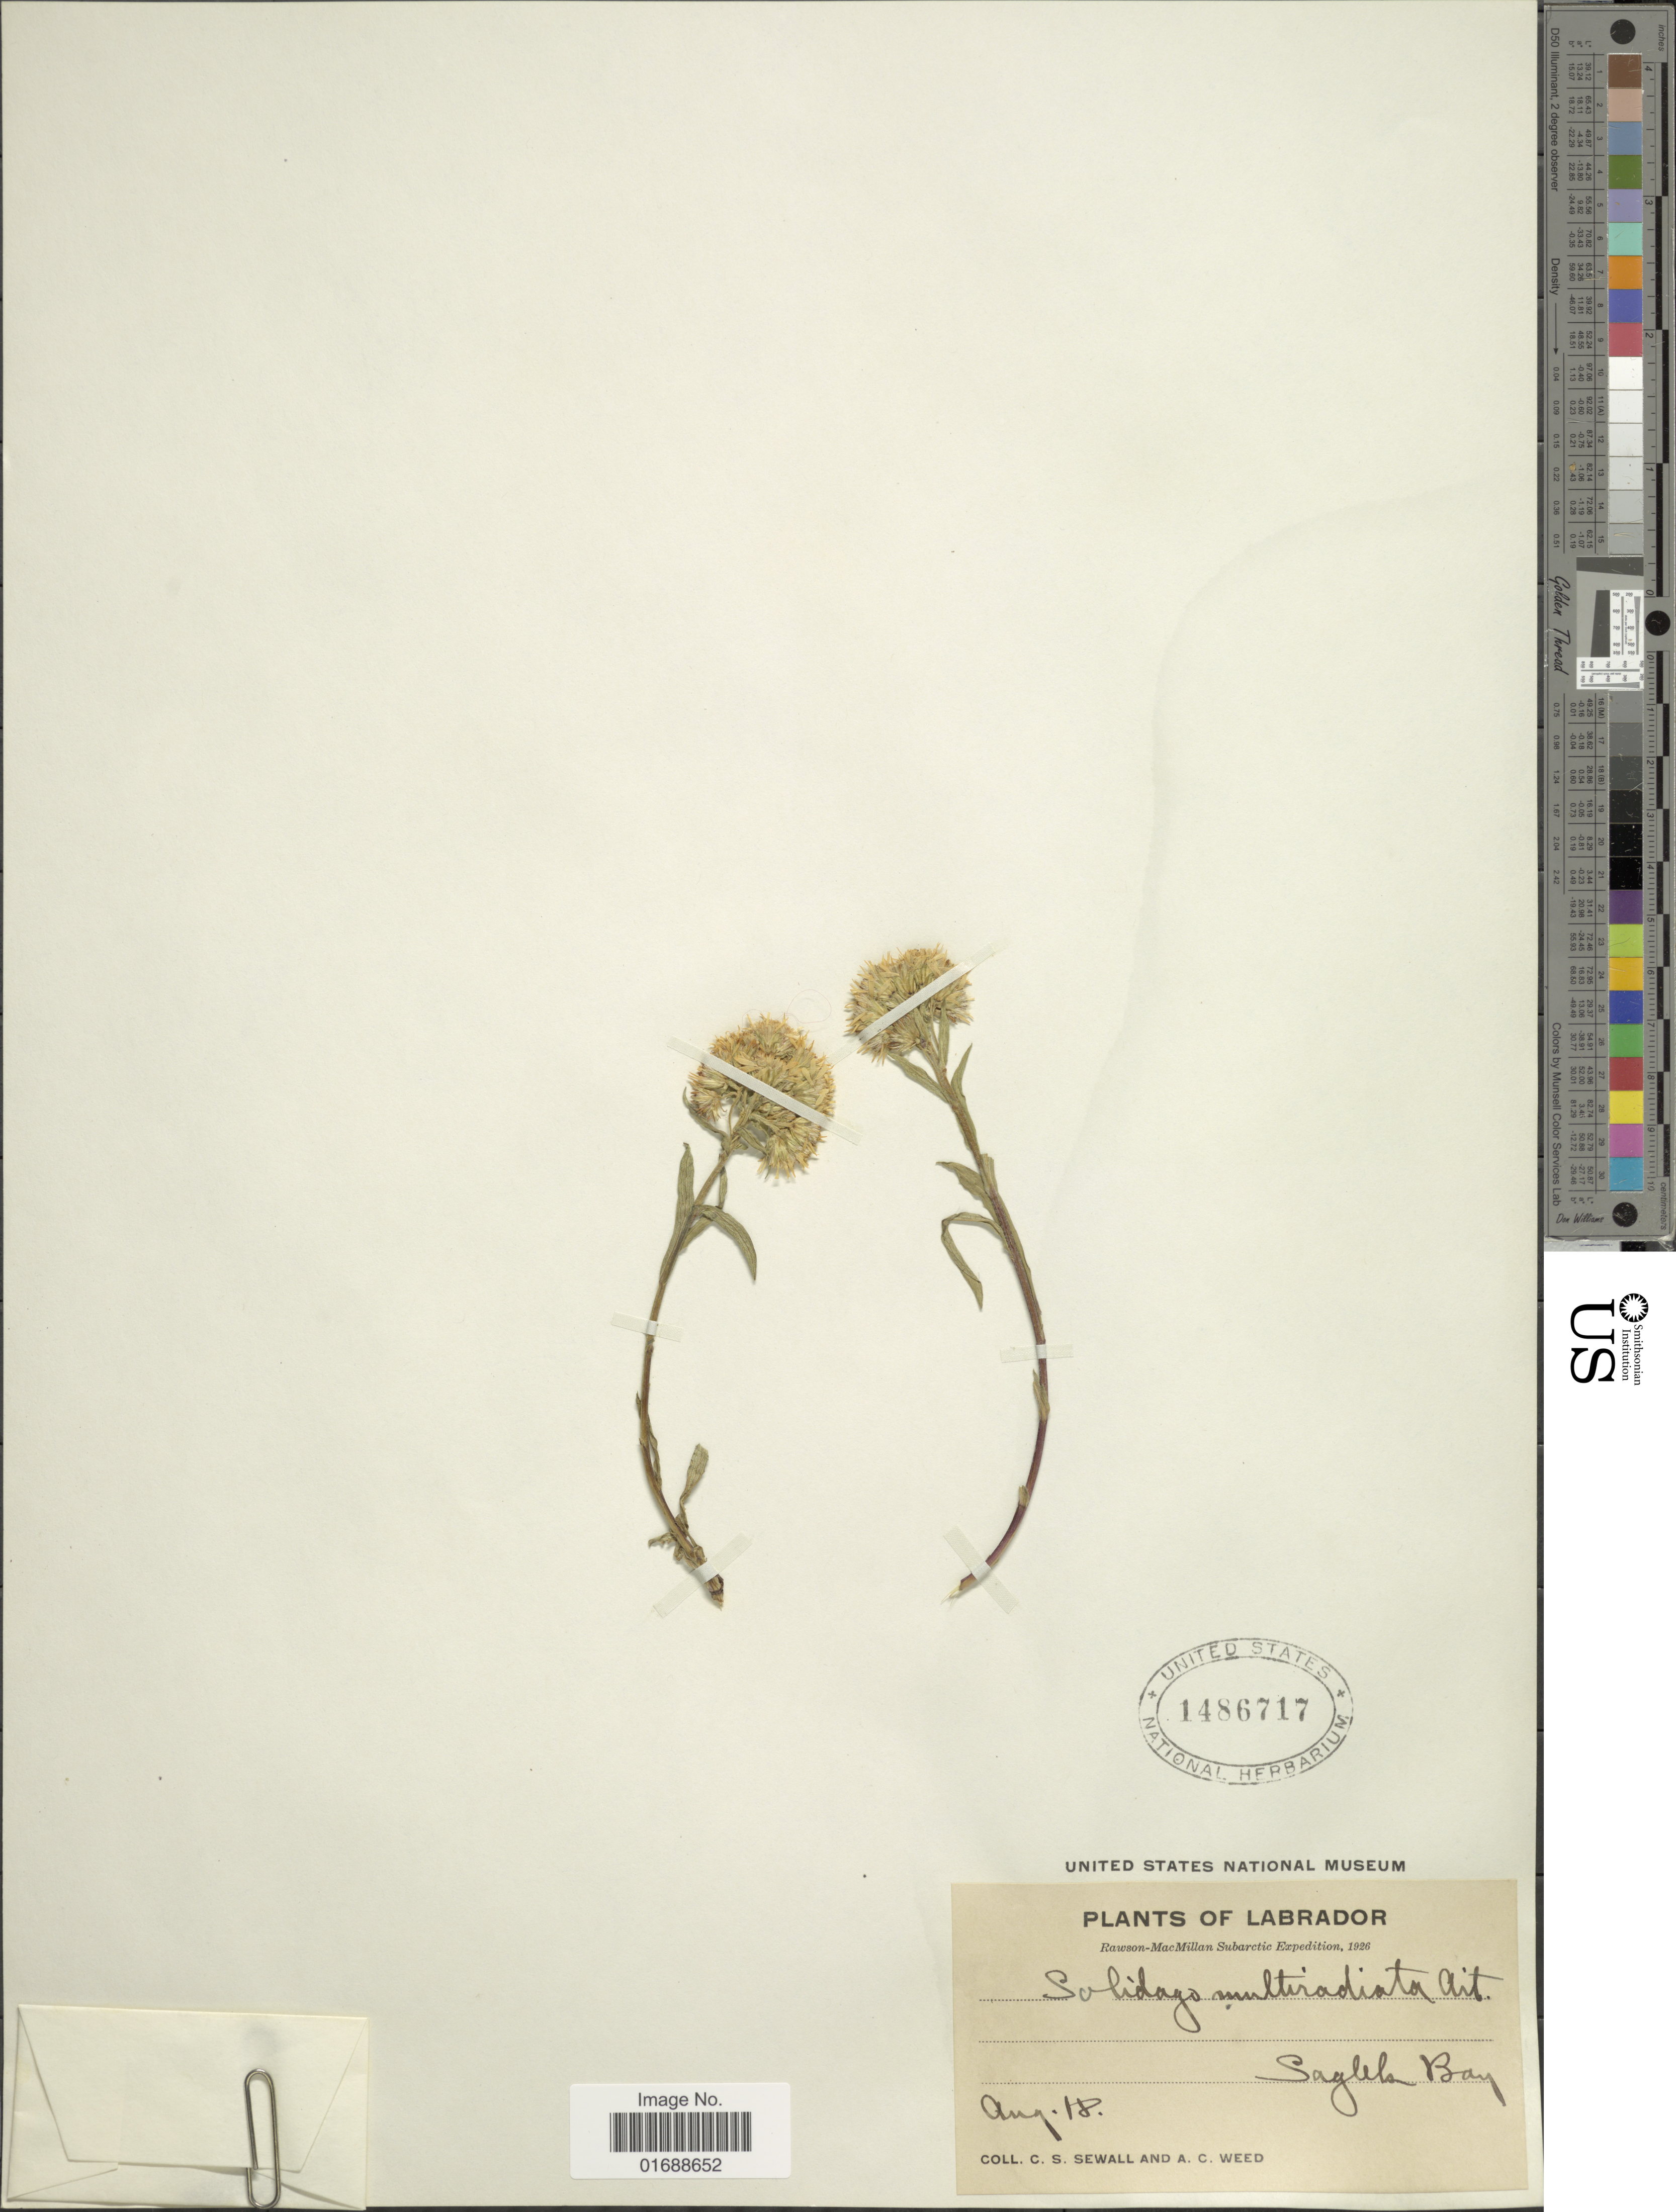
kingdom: Plantae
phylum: Tracheophyta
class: Magnoliopsida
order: Asterales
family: Asteraceae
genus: Solidago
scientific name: Solidago multiradiata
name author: Aiton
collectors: C. Sewall & A. Weed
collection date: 1926-08-18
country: Canada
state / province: Newfoundland and Labrador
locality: Labrador, Saglek Bay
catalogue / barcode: US 1486717